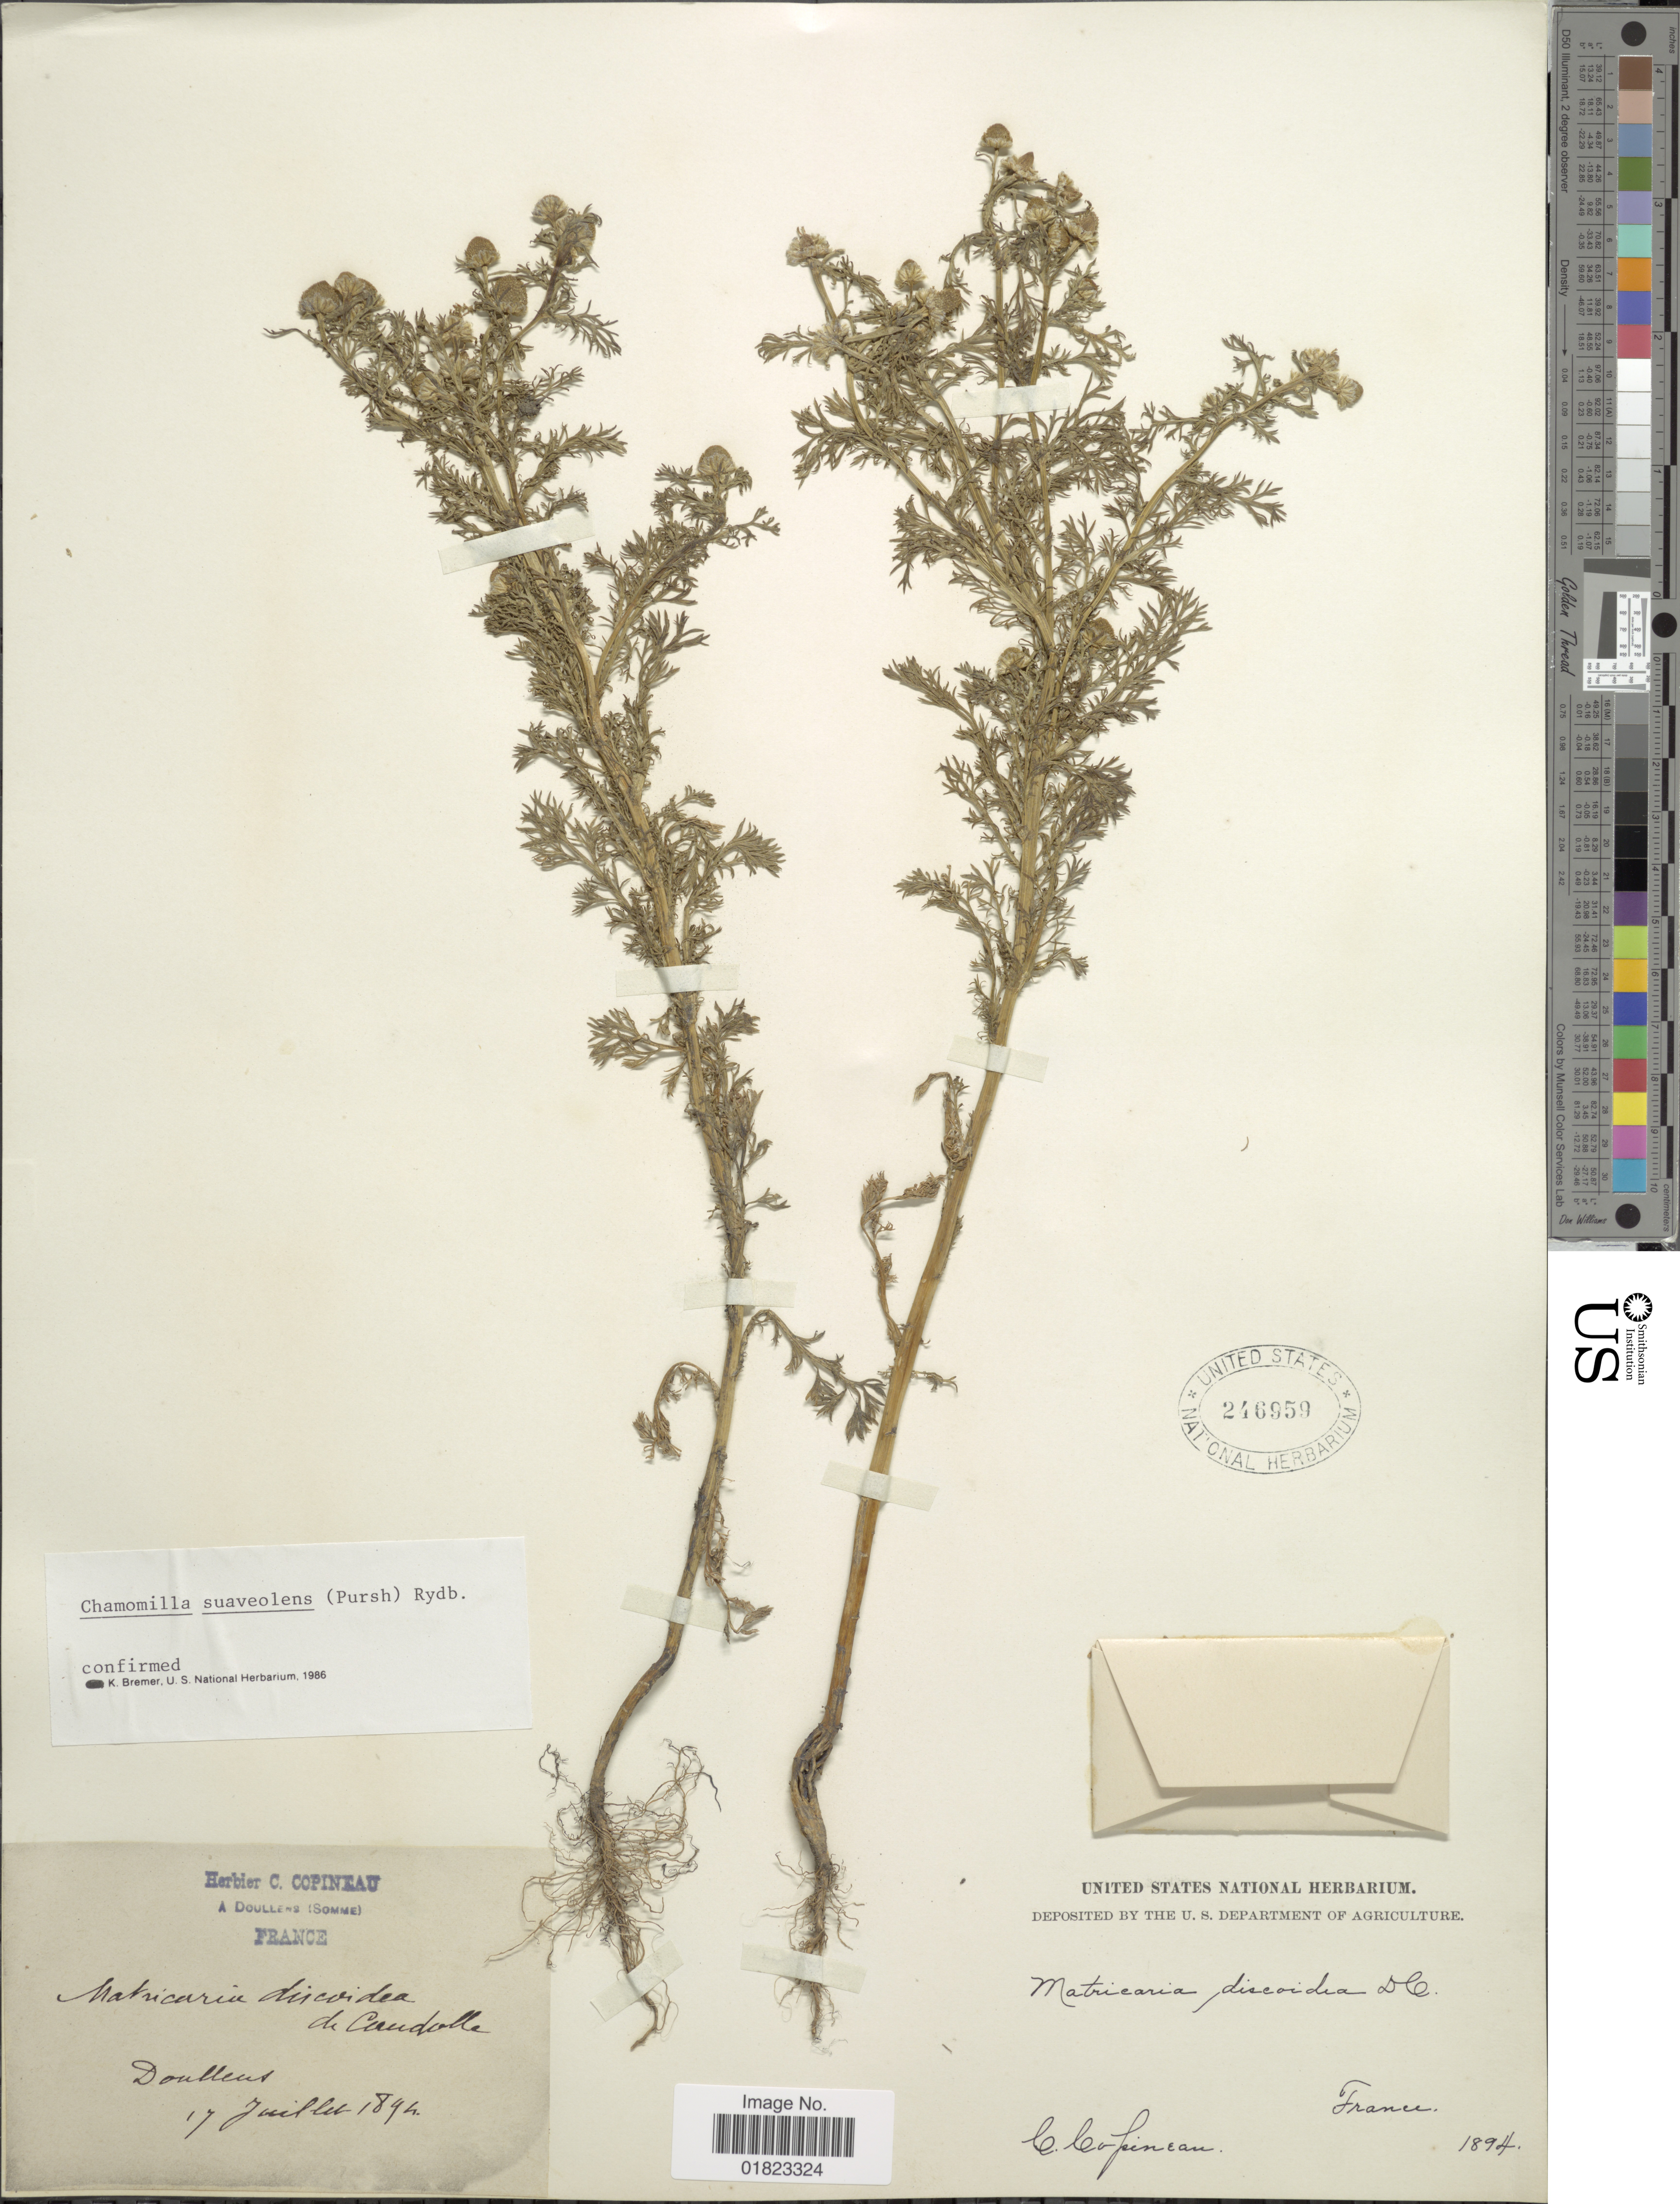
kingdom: Plantae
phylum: Tracheophyta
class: Magnoliopsida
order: Asterales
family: Asteraceae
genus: Matricaria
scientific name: Matricaria matricarioides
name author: (Less.) Porter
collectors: C. Copineau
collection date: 1894-07-17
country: France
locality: Doullens. France.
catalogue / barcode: US 246959